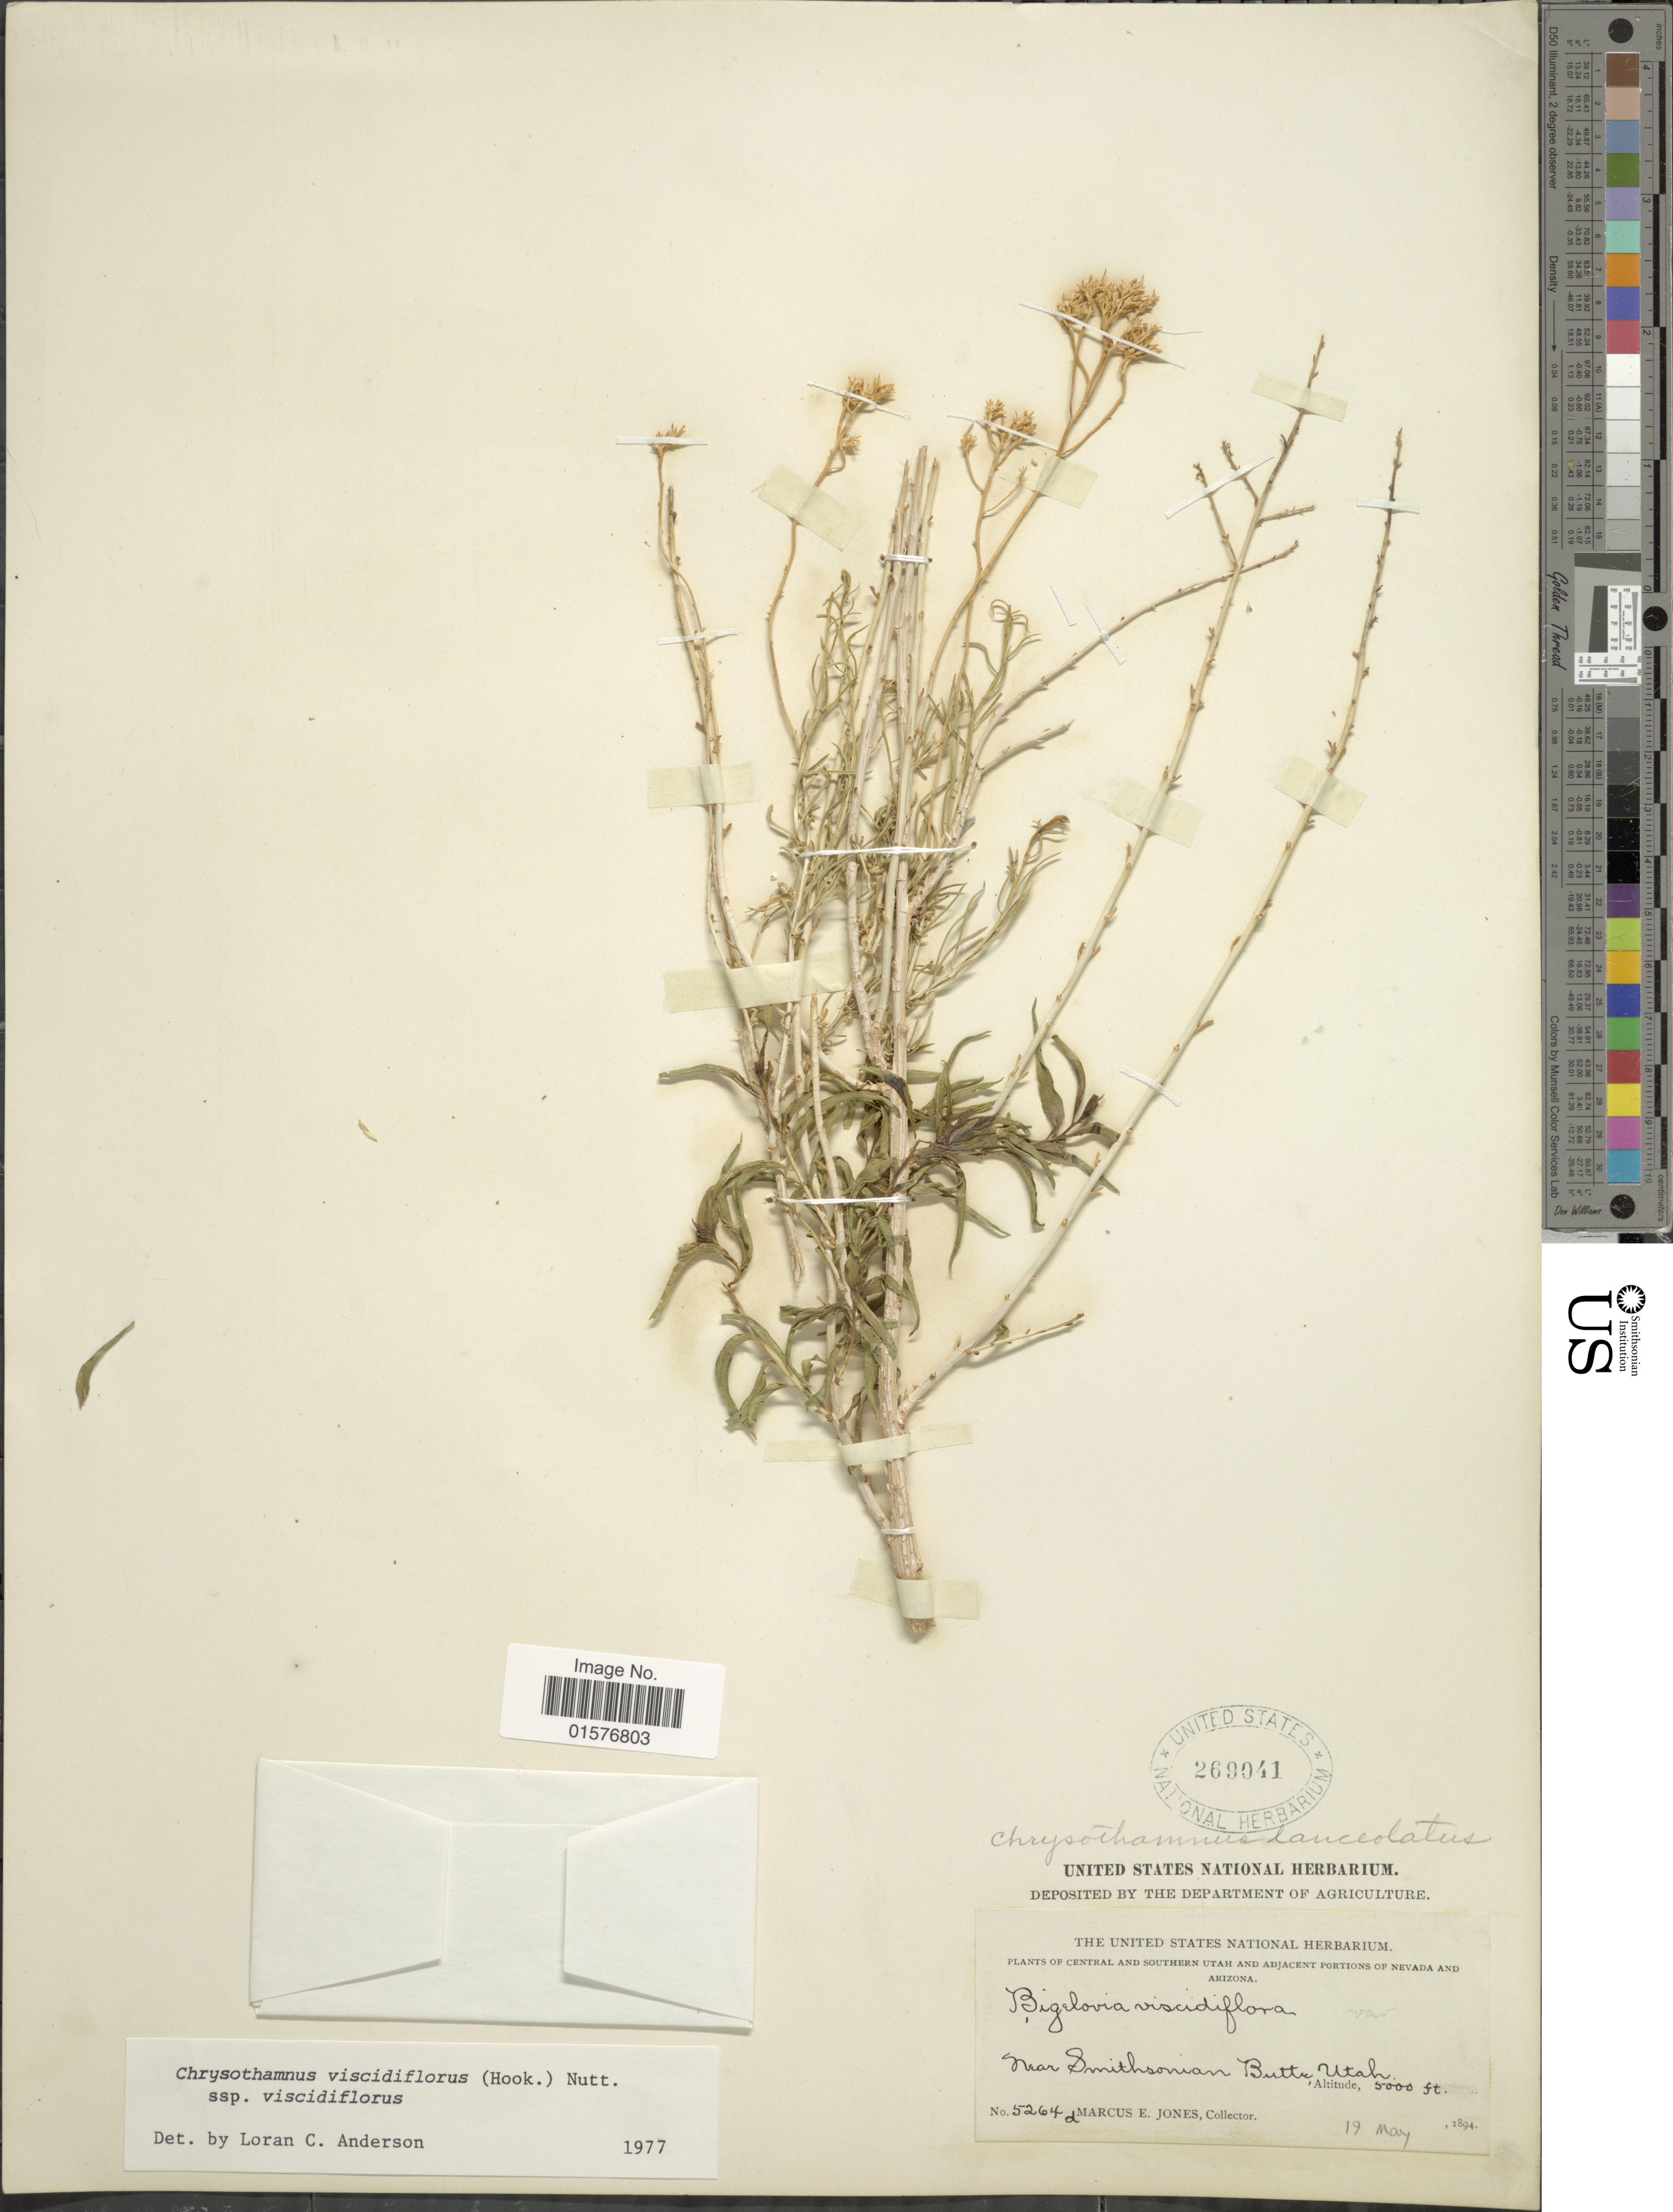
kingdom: Plantae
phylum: Tracheophyta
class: Magnoliopsida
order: Asterales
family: Asteraceae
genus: Chrysothamnus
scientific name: Chrysothamnus viscidiflorus subsp. viscidiflorus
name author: (Hook.) Nutt.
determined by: Urbatsch, Lowell E., Curator (LSU), Louisiana State University (UNITED STATES)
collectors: M. E. Jones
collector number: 5264a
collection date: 1894-05-19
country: United States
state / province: Utah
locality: Central And Southern Utah And Adjacent Portioms of Nevada And Arizona, Near Smithsonian Butte, Utah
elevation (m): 1524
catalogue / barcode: US 269041